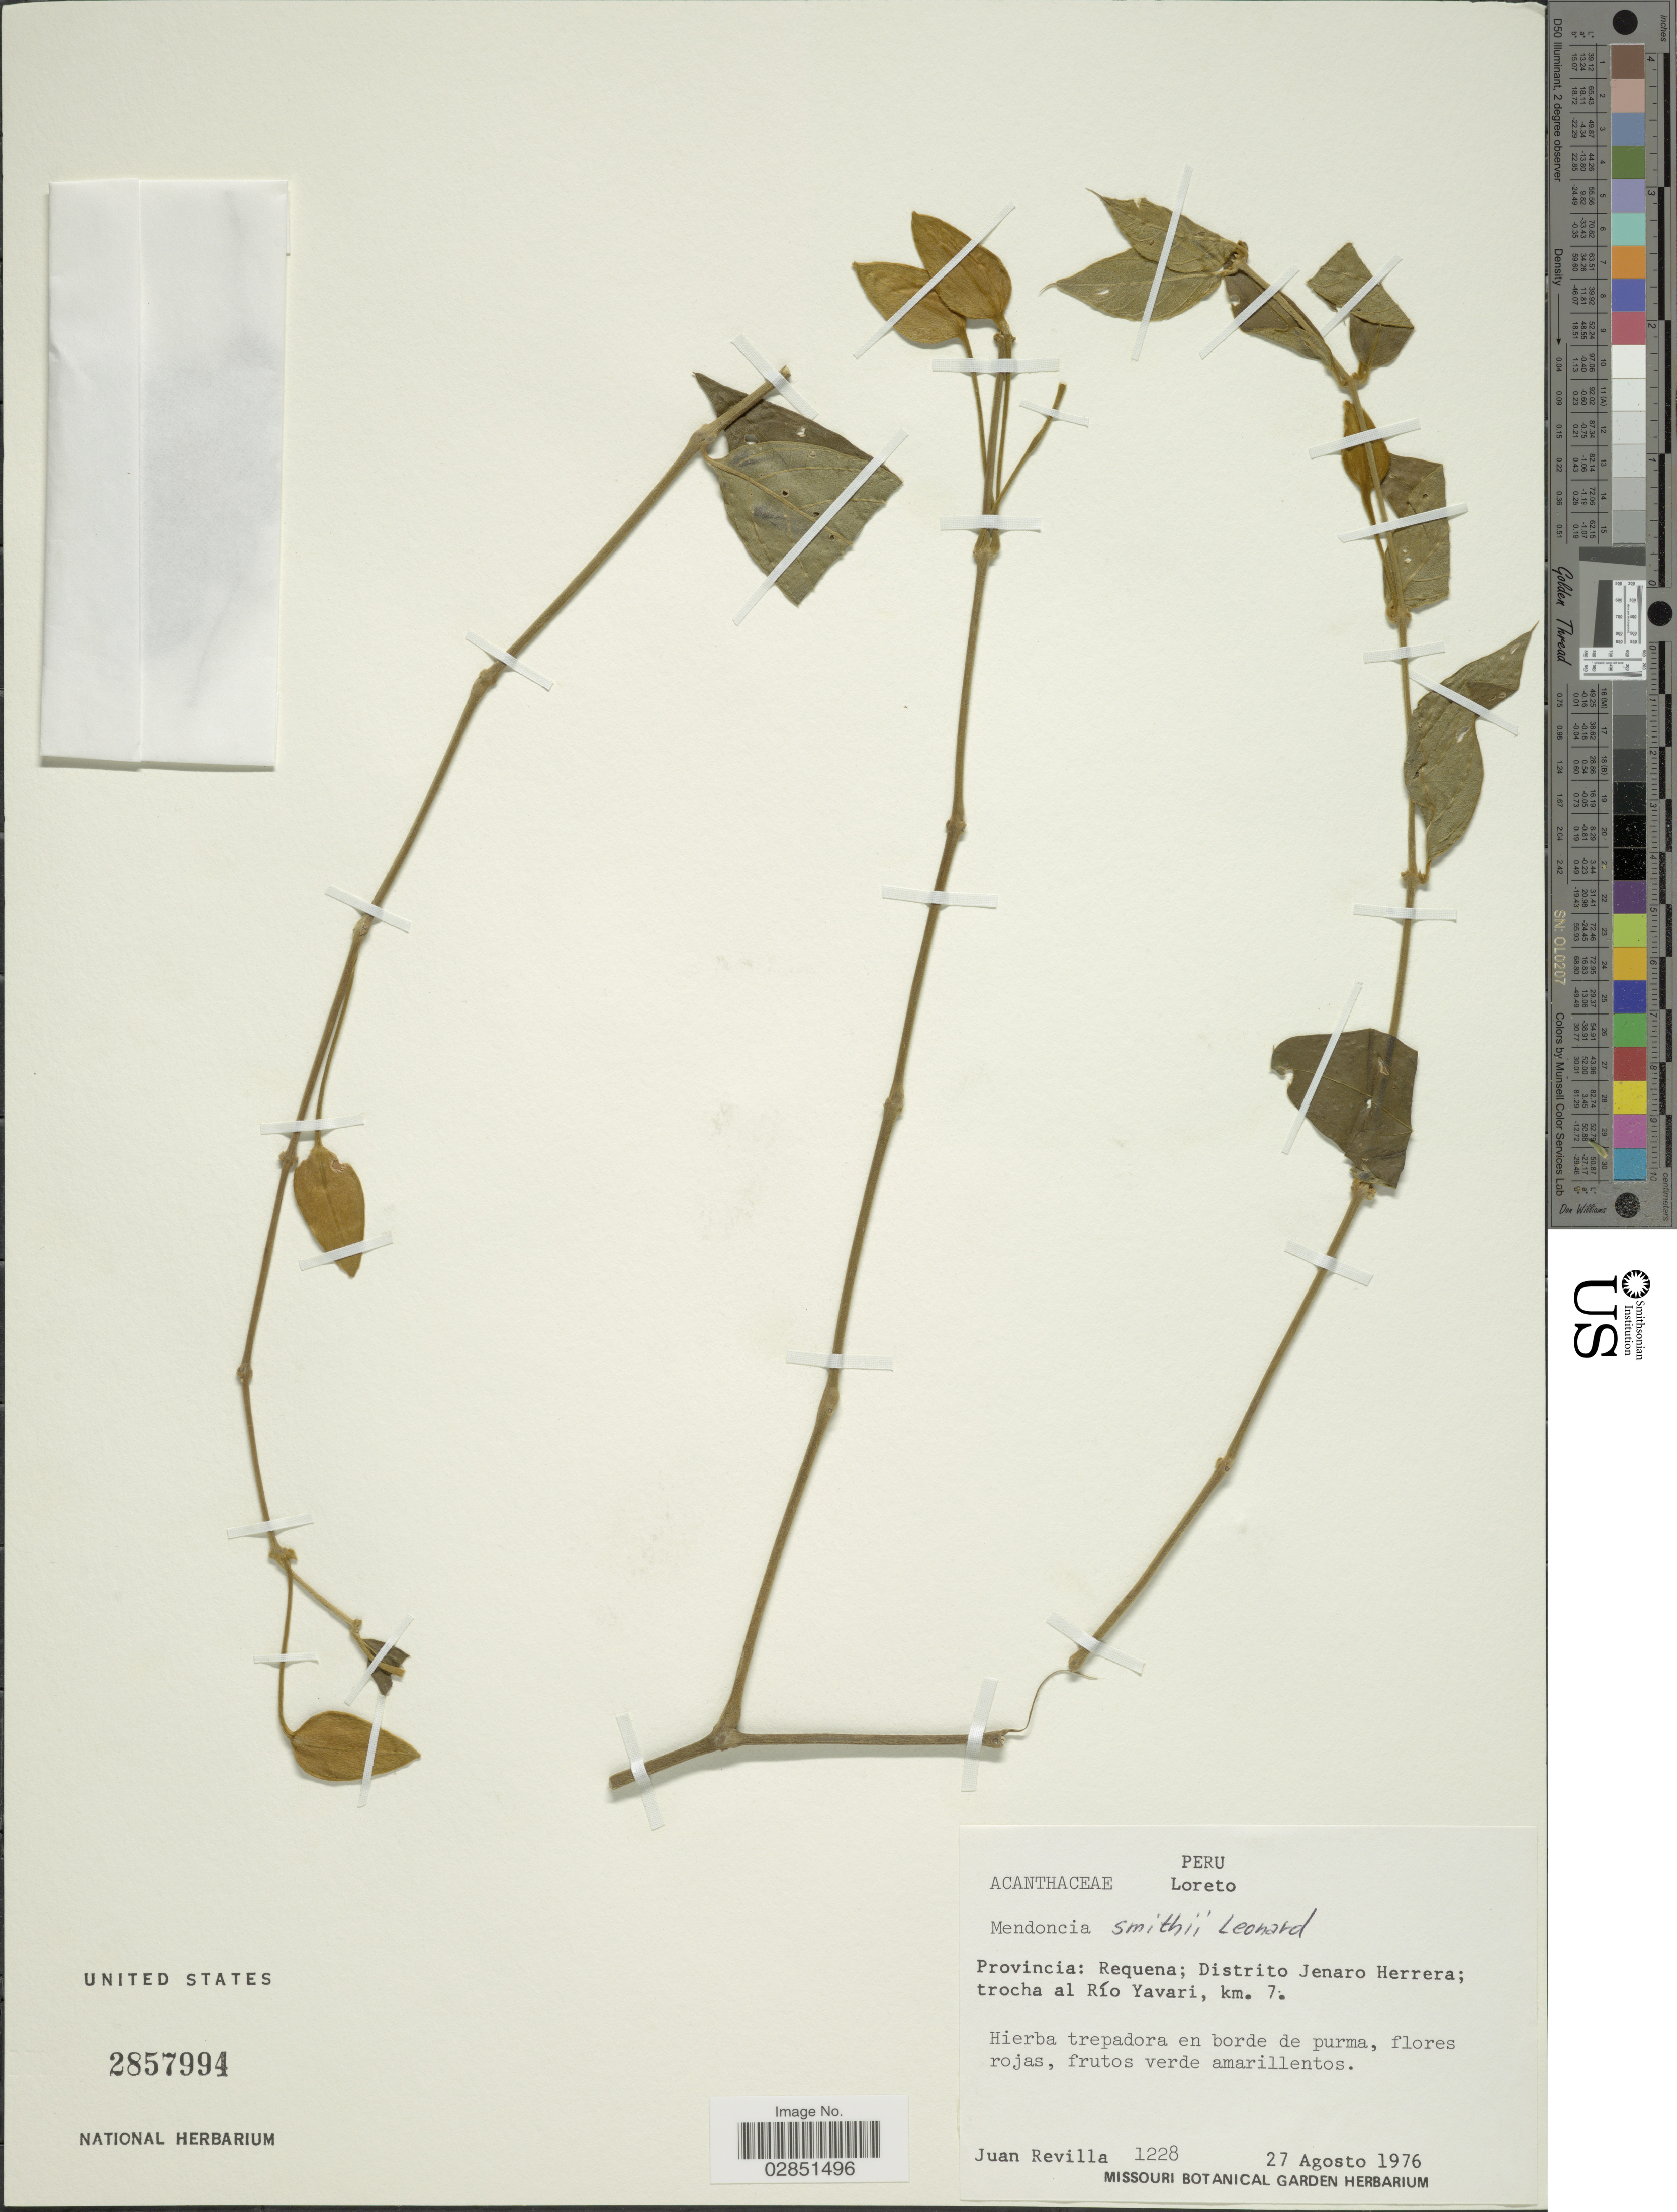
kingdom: Plantae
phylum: Tracheophyta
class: Magnoliopsida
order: Lamiales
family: Acanthaceae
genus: Mendoncia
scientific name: Mendoncia smithii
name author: Leonard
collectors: J. Revilla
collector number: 1228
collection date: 1976-08-27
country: Peru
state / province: Loreto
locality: Provincia: Requena; Distrito Jenaro Herrera; trocha al Río Yavari, km. 7.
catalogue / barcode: US 2857994